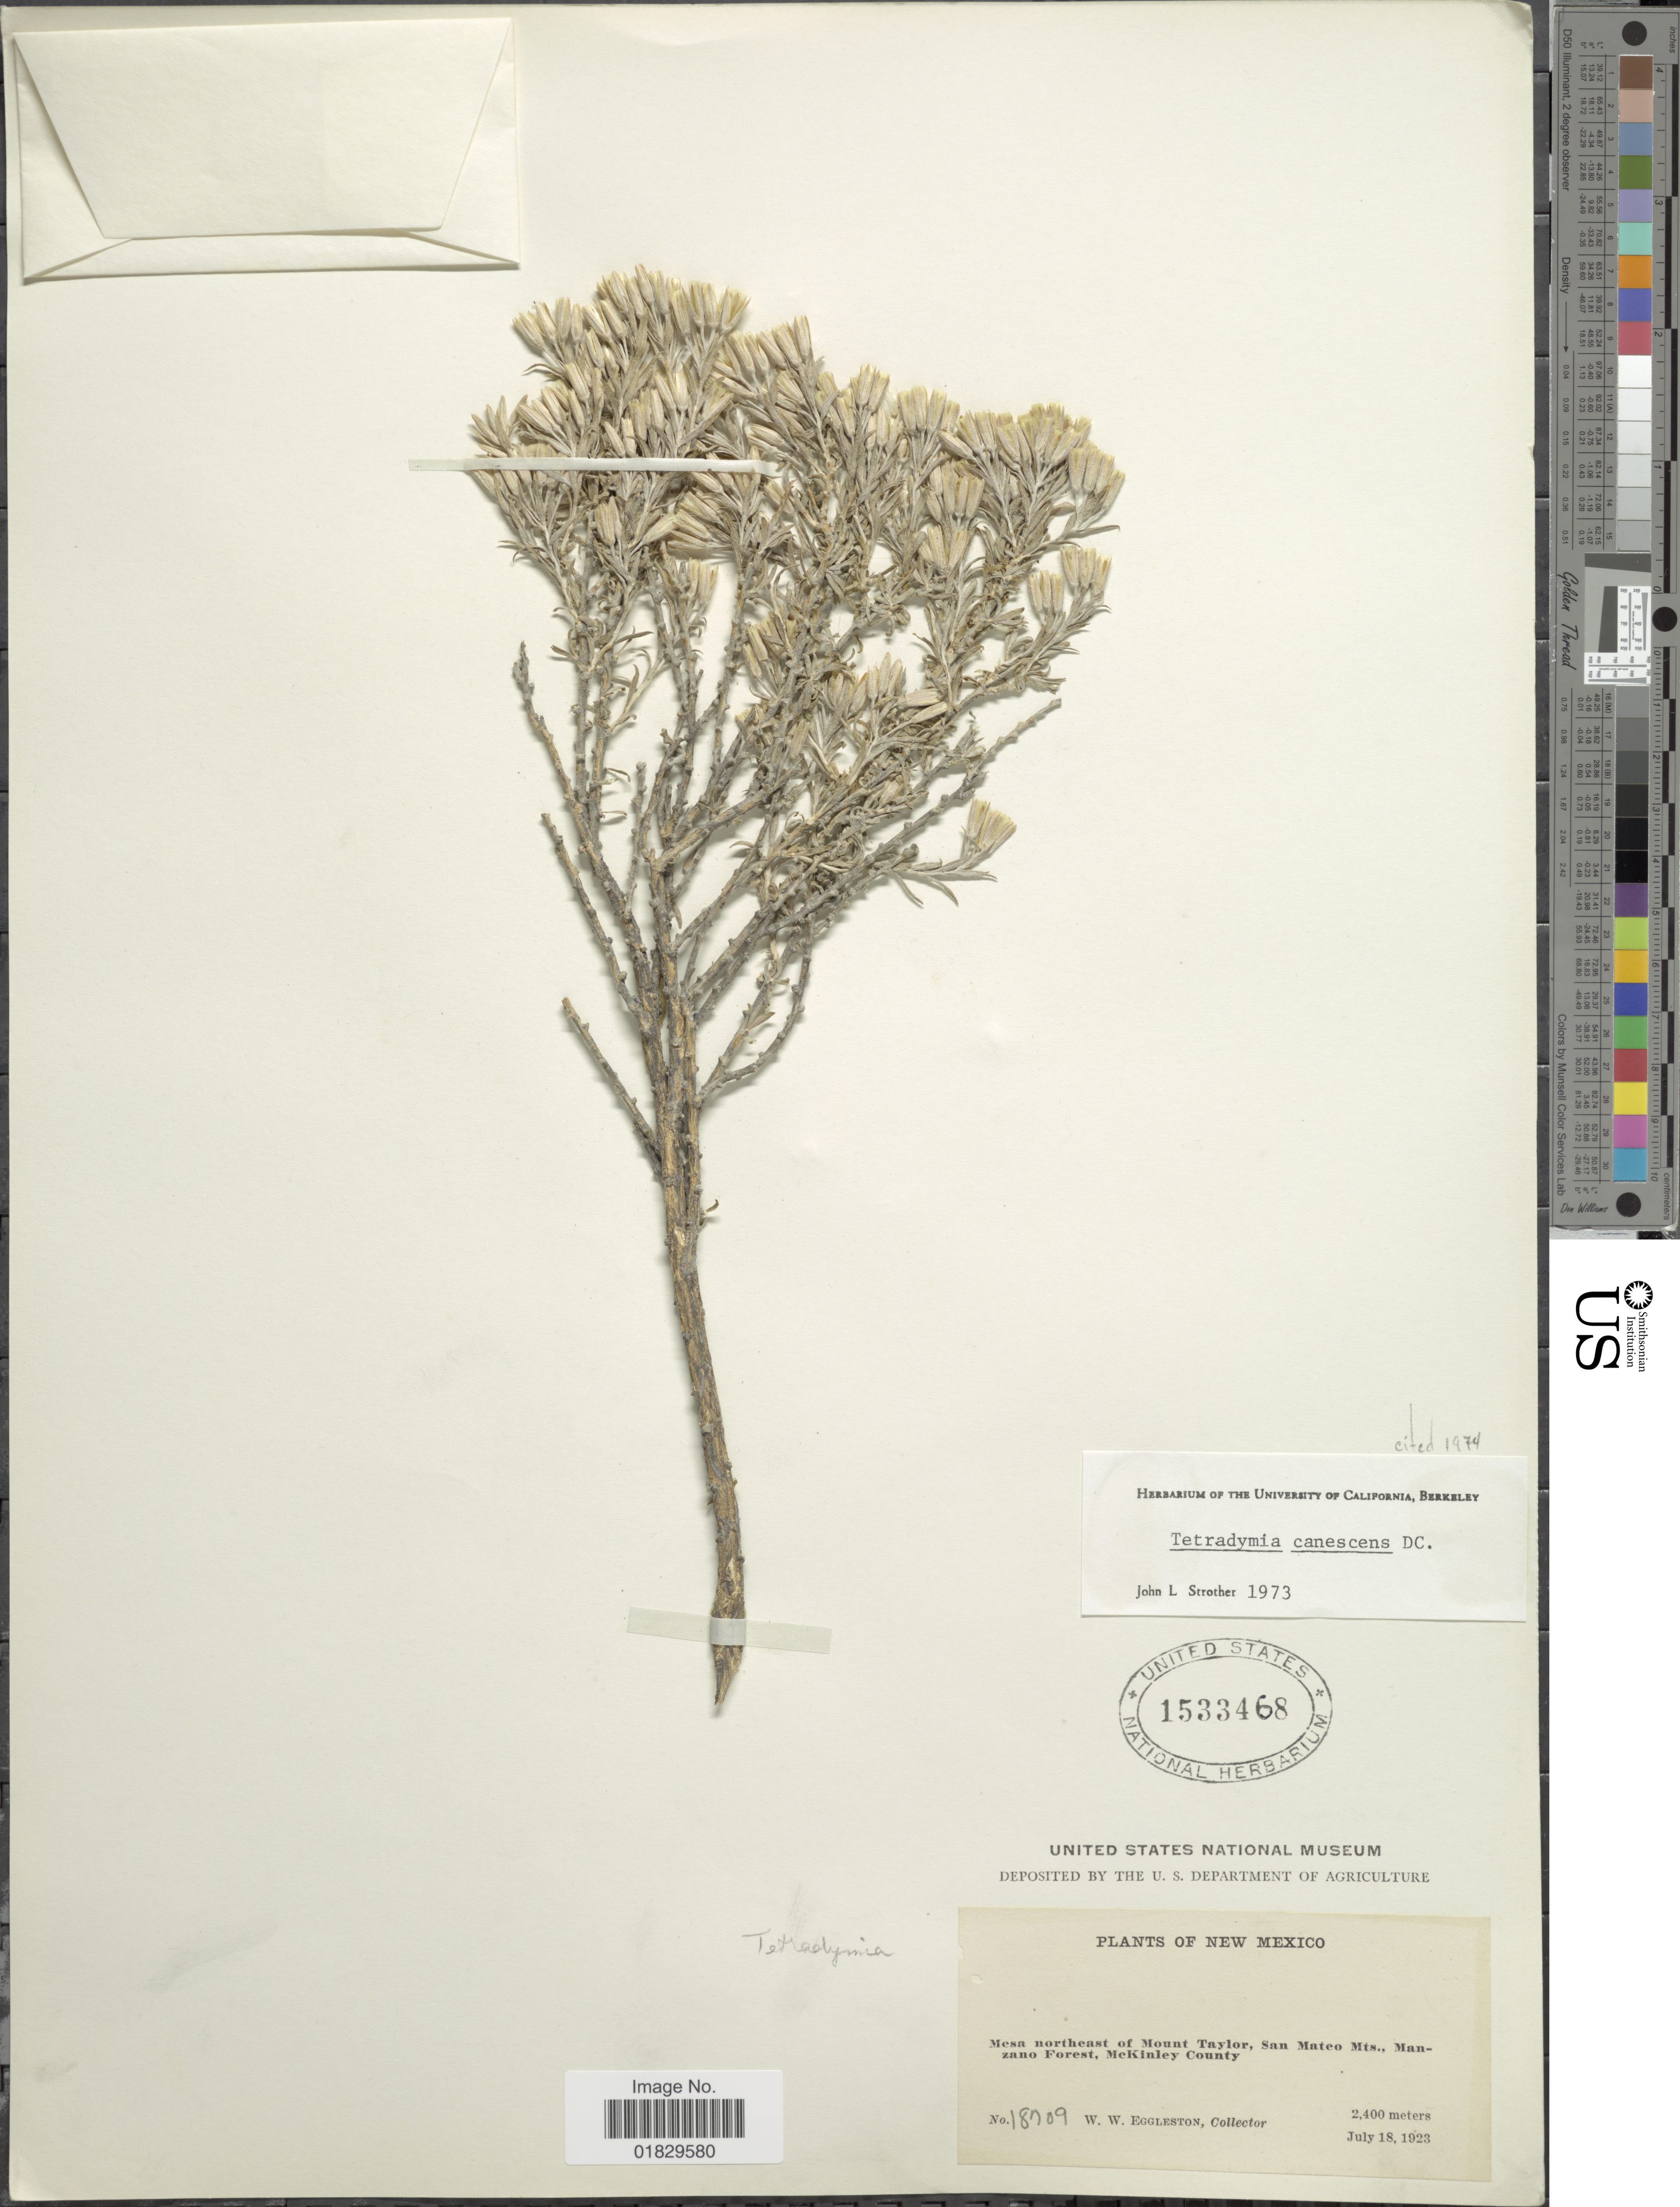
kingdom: Plantae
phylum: Tracheophyta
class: Magnoliopsida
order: Asterales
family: Asteraceae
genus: Tetradymia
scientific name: Tetradymia canescens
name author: DC.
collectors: W. W. Eggleston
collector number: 18709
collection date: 1923-07-18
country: United States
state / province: New Mexico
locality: Mesa northeast of Mount Taylor, San Mateo Mts., Manzano Forest, McKinley County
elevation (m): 2400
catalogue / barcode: US 1533468